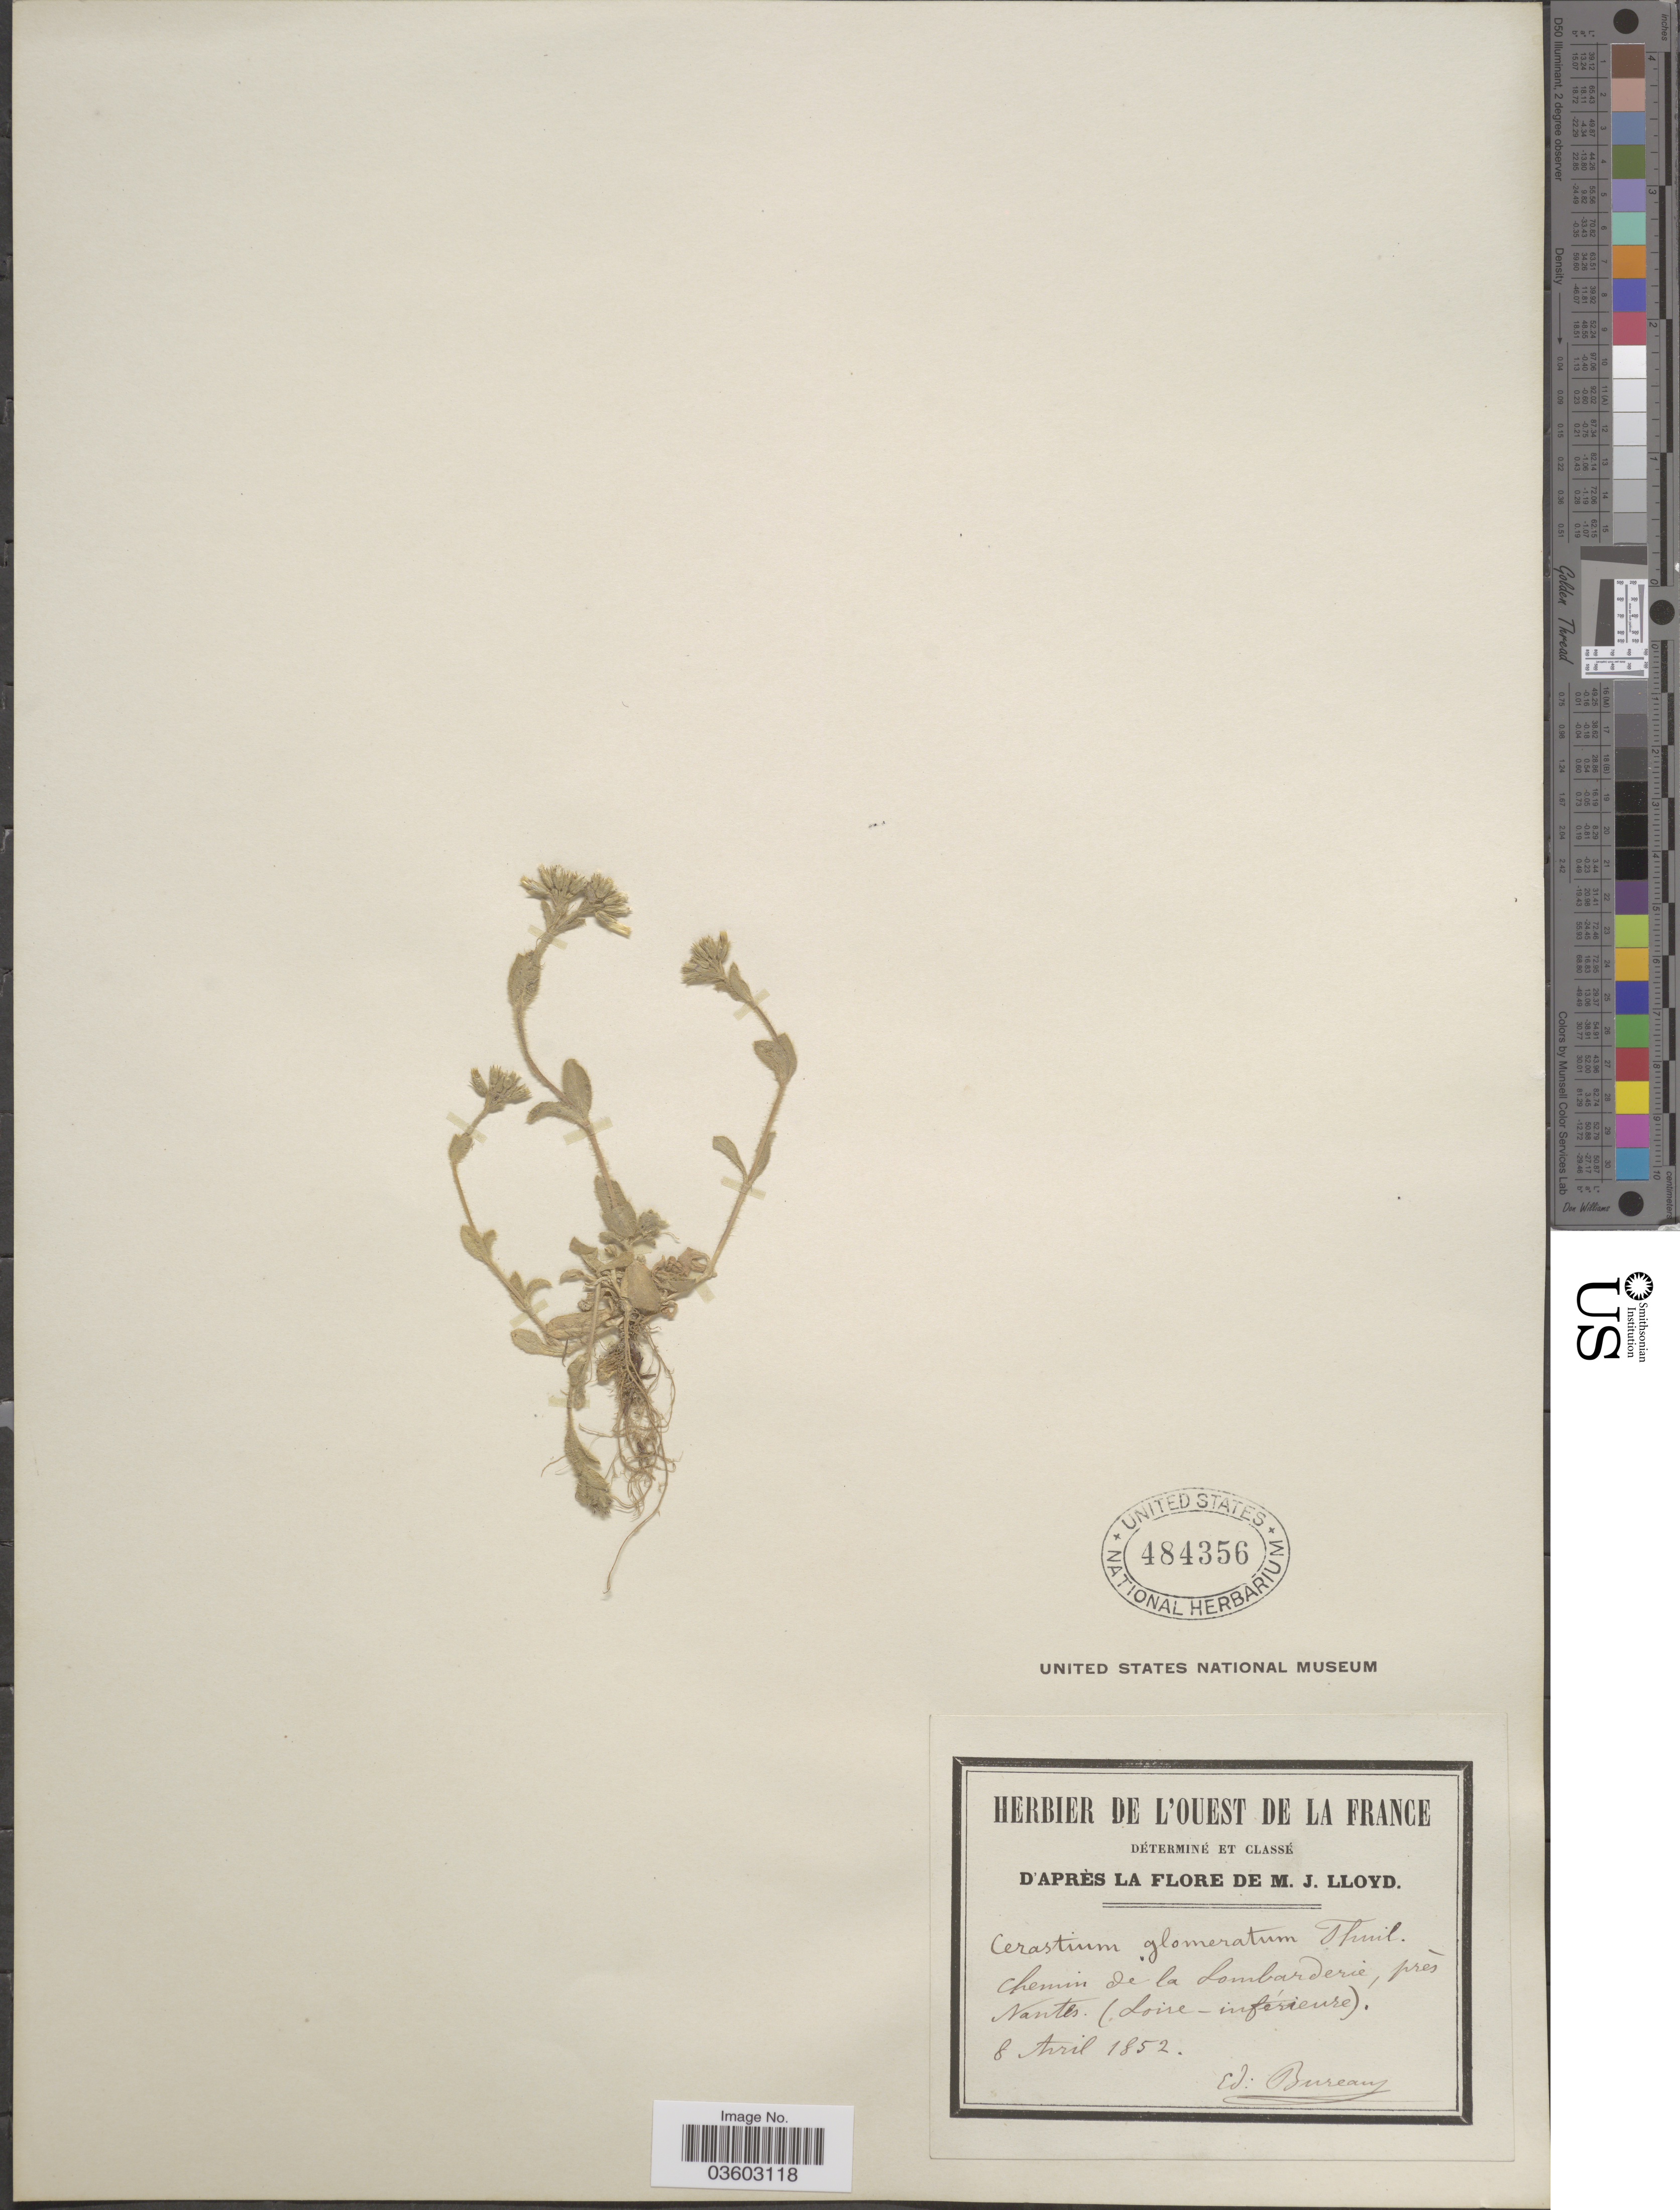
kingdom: Plantae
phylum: Tracheophyta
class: Magnoliopsida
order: Caryophyllales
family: Caryophyllaceae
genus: Cerastium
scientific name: Cerastium glomeratum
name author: Thuill.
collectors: É. Bureau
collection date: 1852-04-08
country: Italy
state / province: Lombardy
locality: Chemin de la Lombarderie, prés Nantes (Loire-inférieure).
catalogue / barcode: US 484356